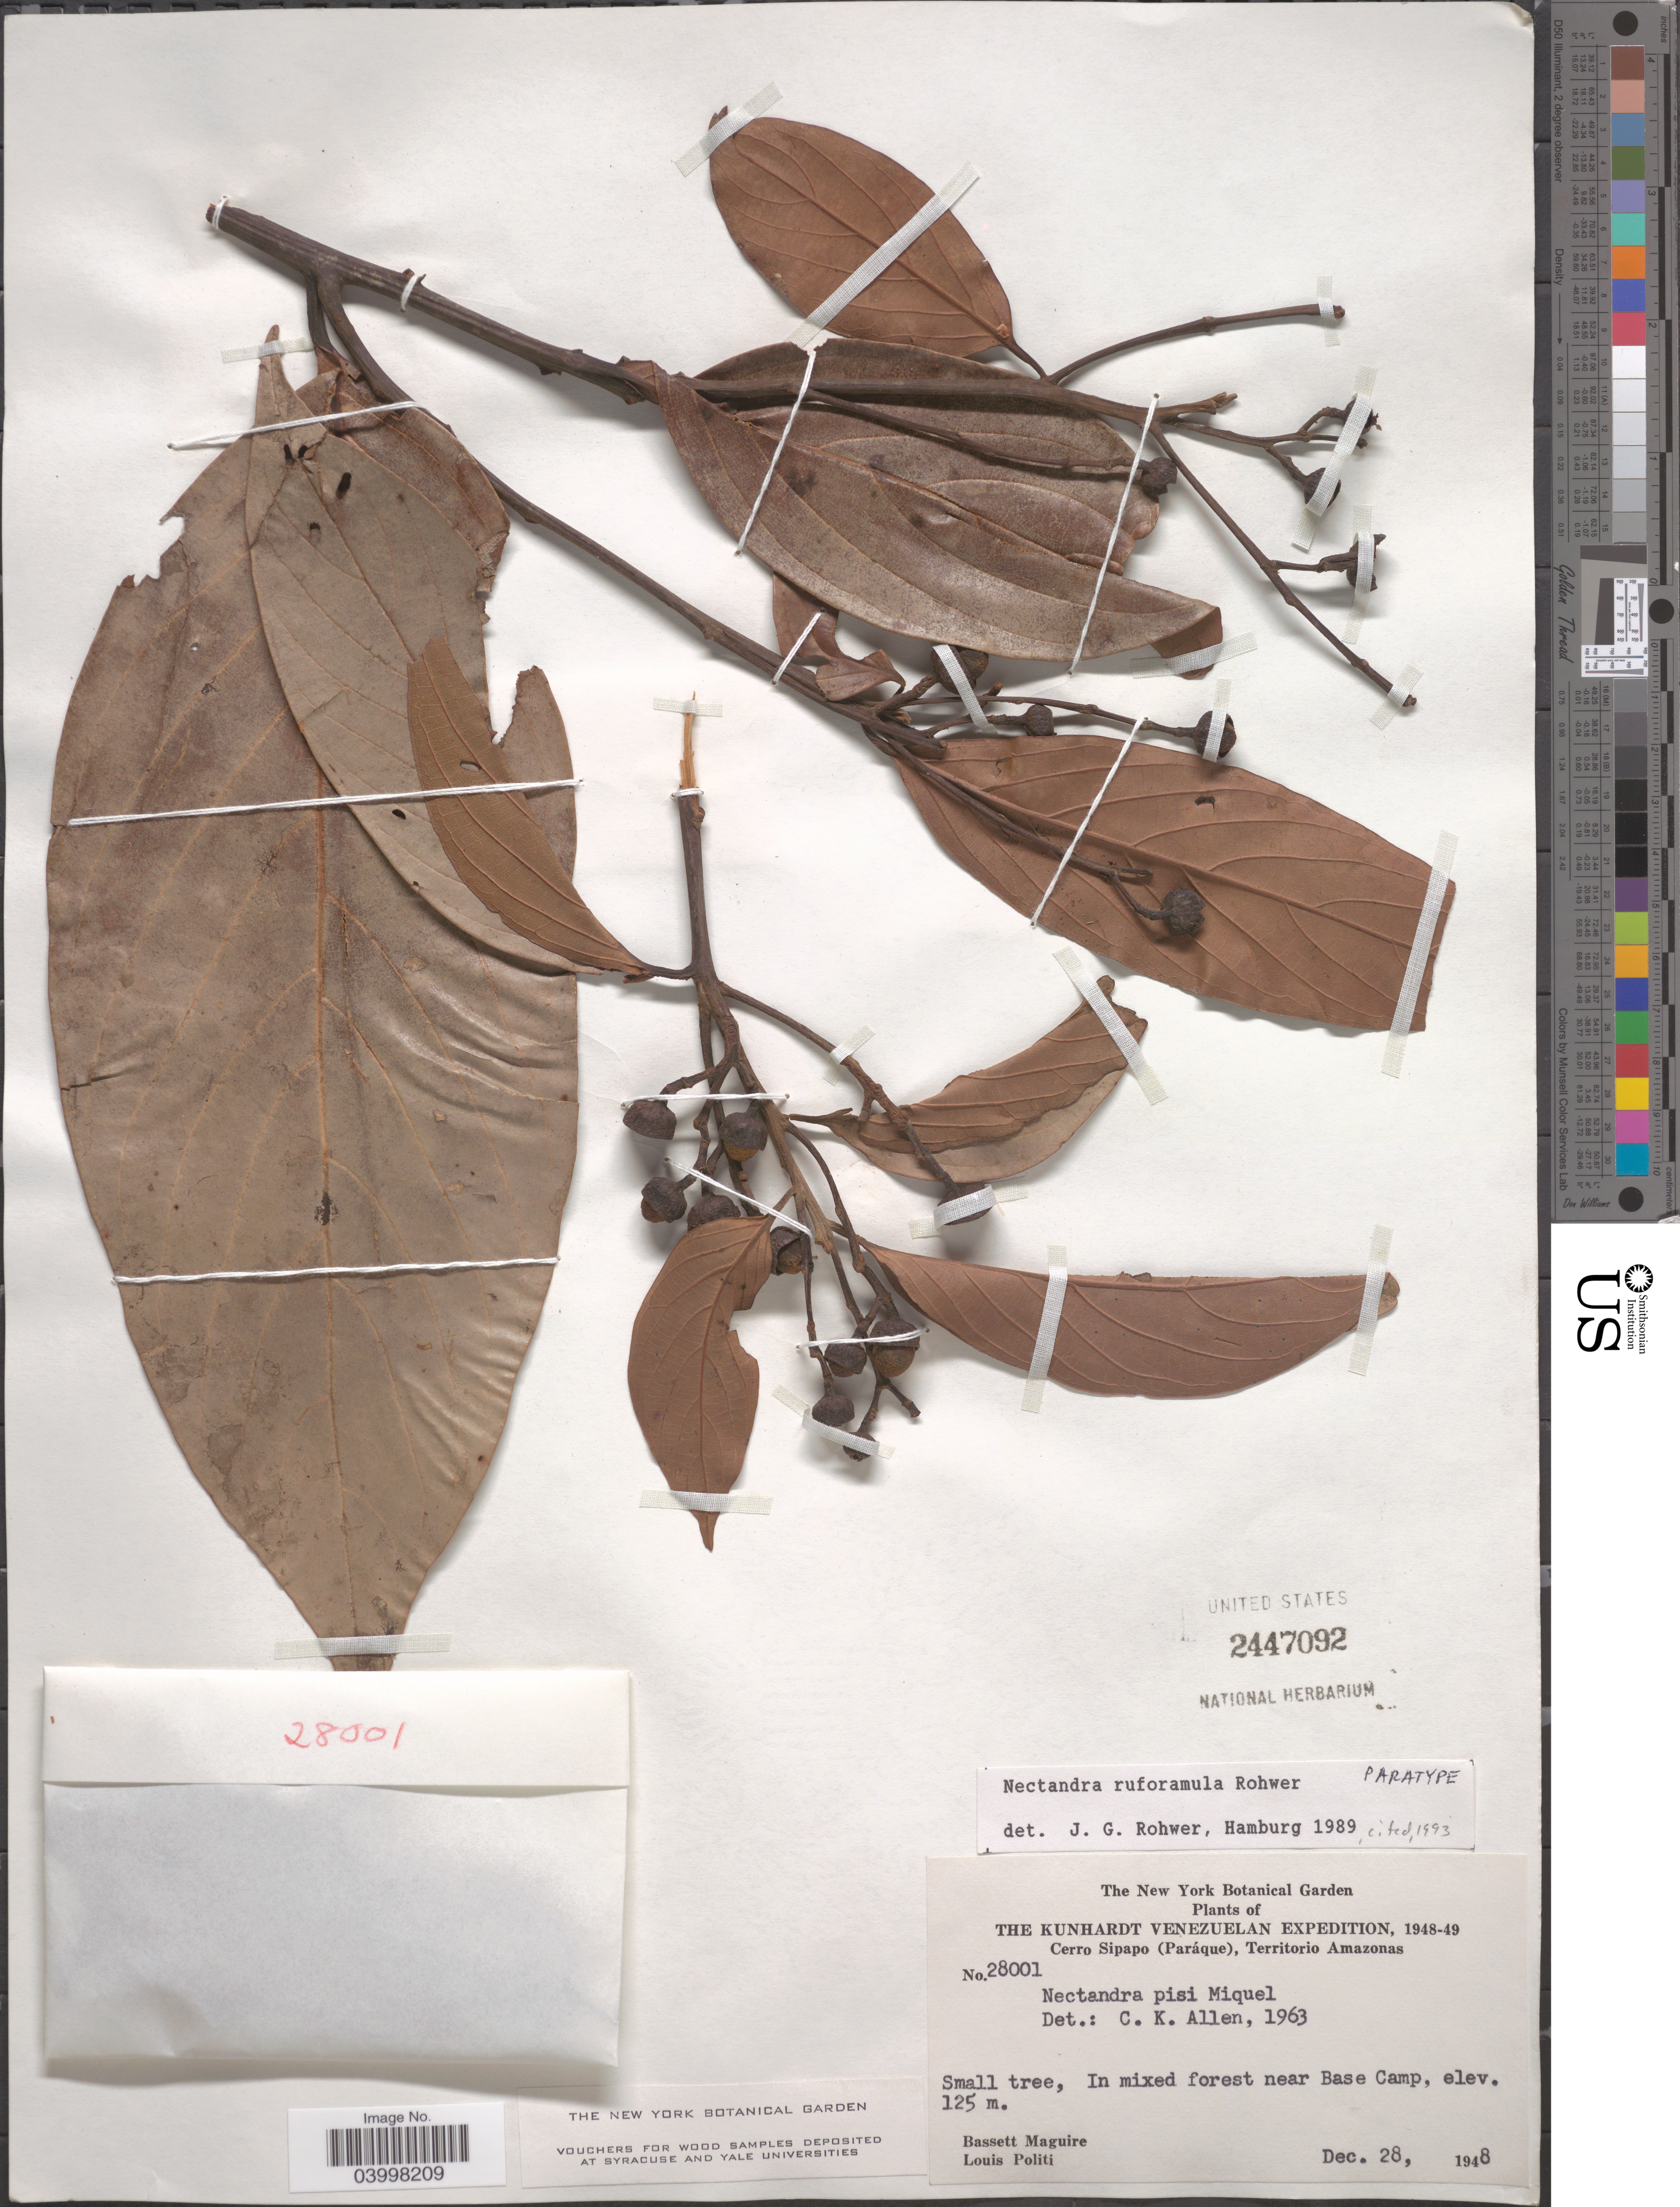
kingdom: Plantae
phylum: Tracheophyta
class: Magnoliopsida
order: Laurales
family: Lauraceae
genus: Nectandra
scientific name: Nectandra ruforamula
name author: Rohwer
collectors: B. Maguire & L. Politi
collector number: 28001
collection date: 1948-12-28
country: Venezuela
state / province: Amazonas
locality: Cerro Sipapo (Paráque), Territorio Amazonas. In mixed forest near Base Camp.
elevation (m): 125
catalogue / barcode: US 2447092